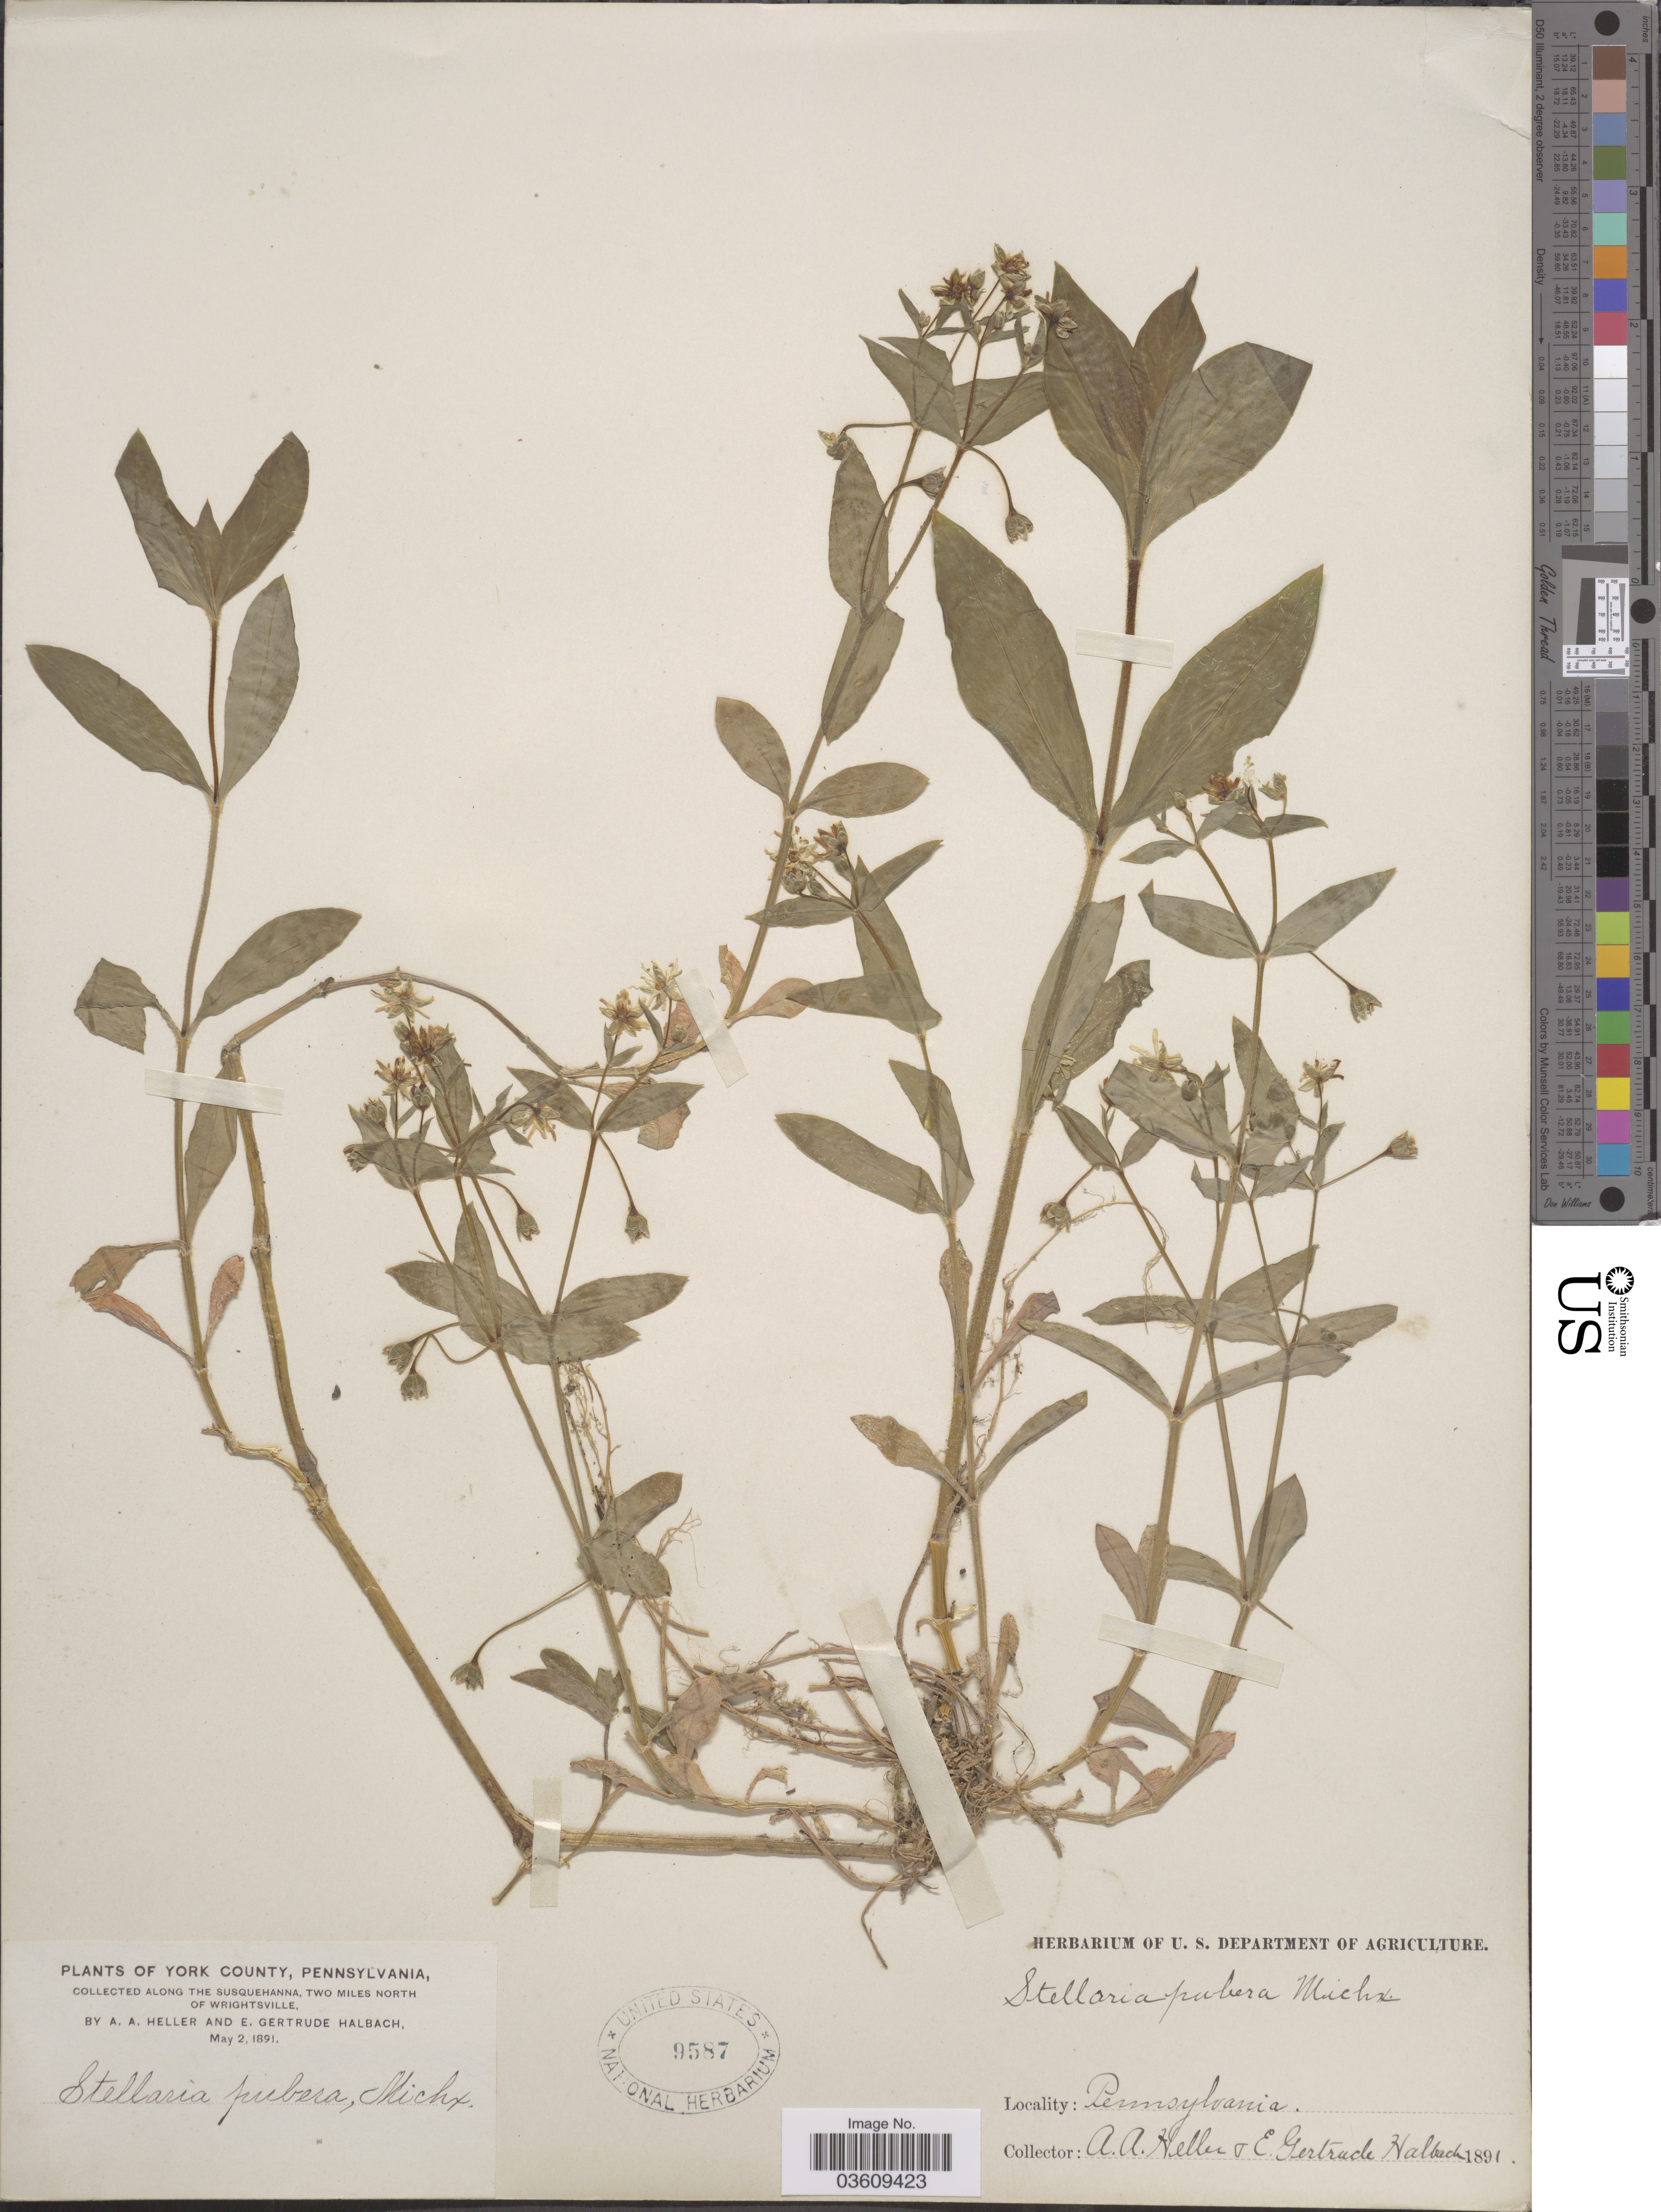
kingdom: Plantae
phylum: Tracheophyta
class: Magnoliopsida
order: Caryophyllales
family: Caryophyllaceae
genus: Stellaria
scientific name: Stellaria pubera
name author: Michx.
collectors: A. A. Heller & G. Hallbach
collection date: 1891-05-02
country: United States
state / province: Pennsylvania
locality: York County. Along the Susquehanna, two miles north of Wrightsville.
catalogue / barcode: US 9587